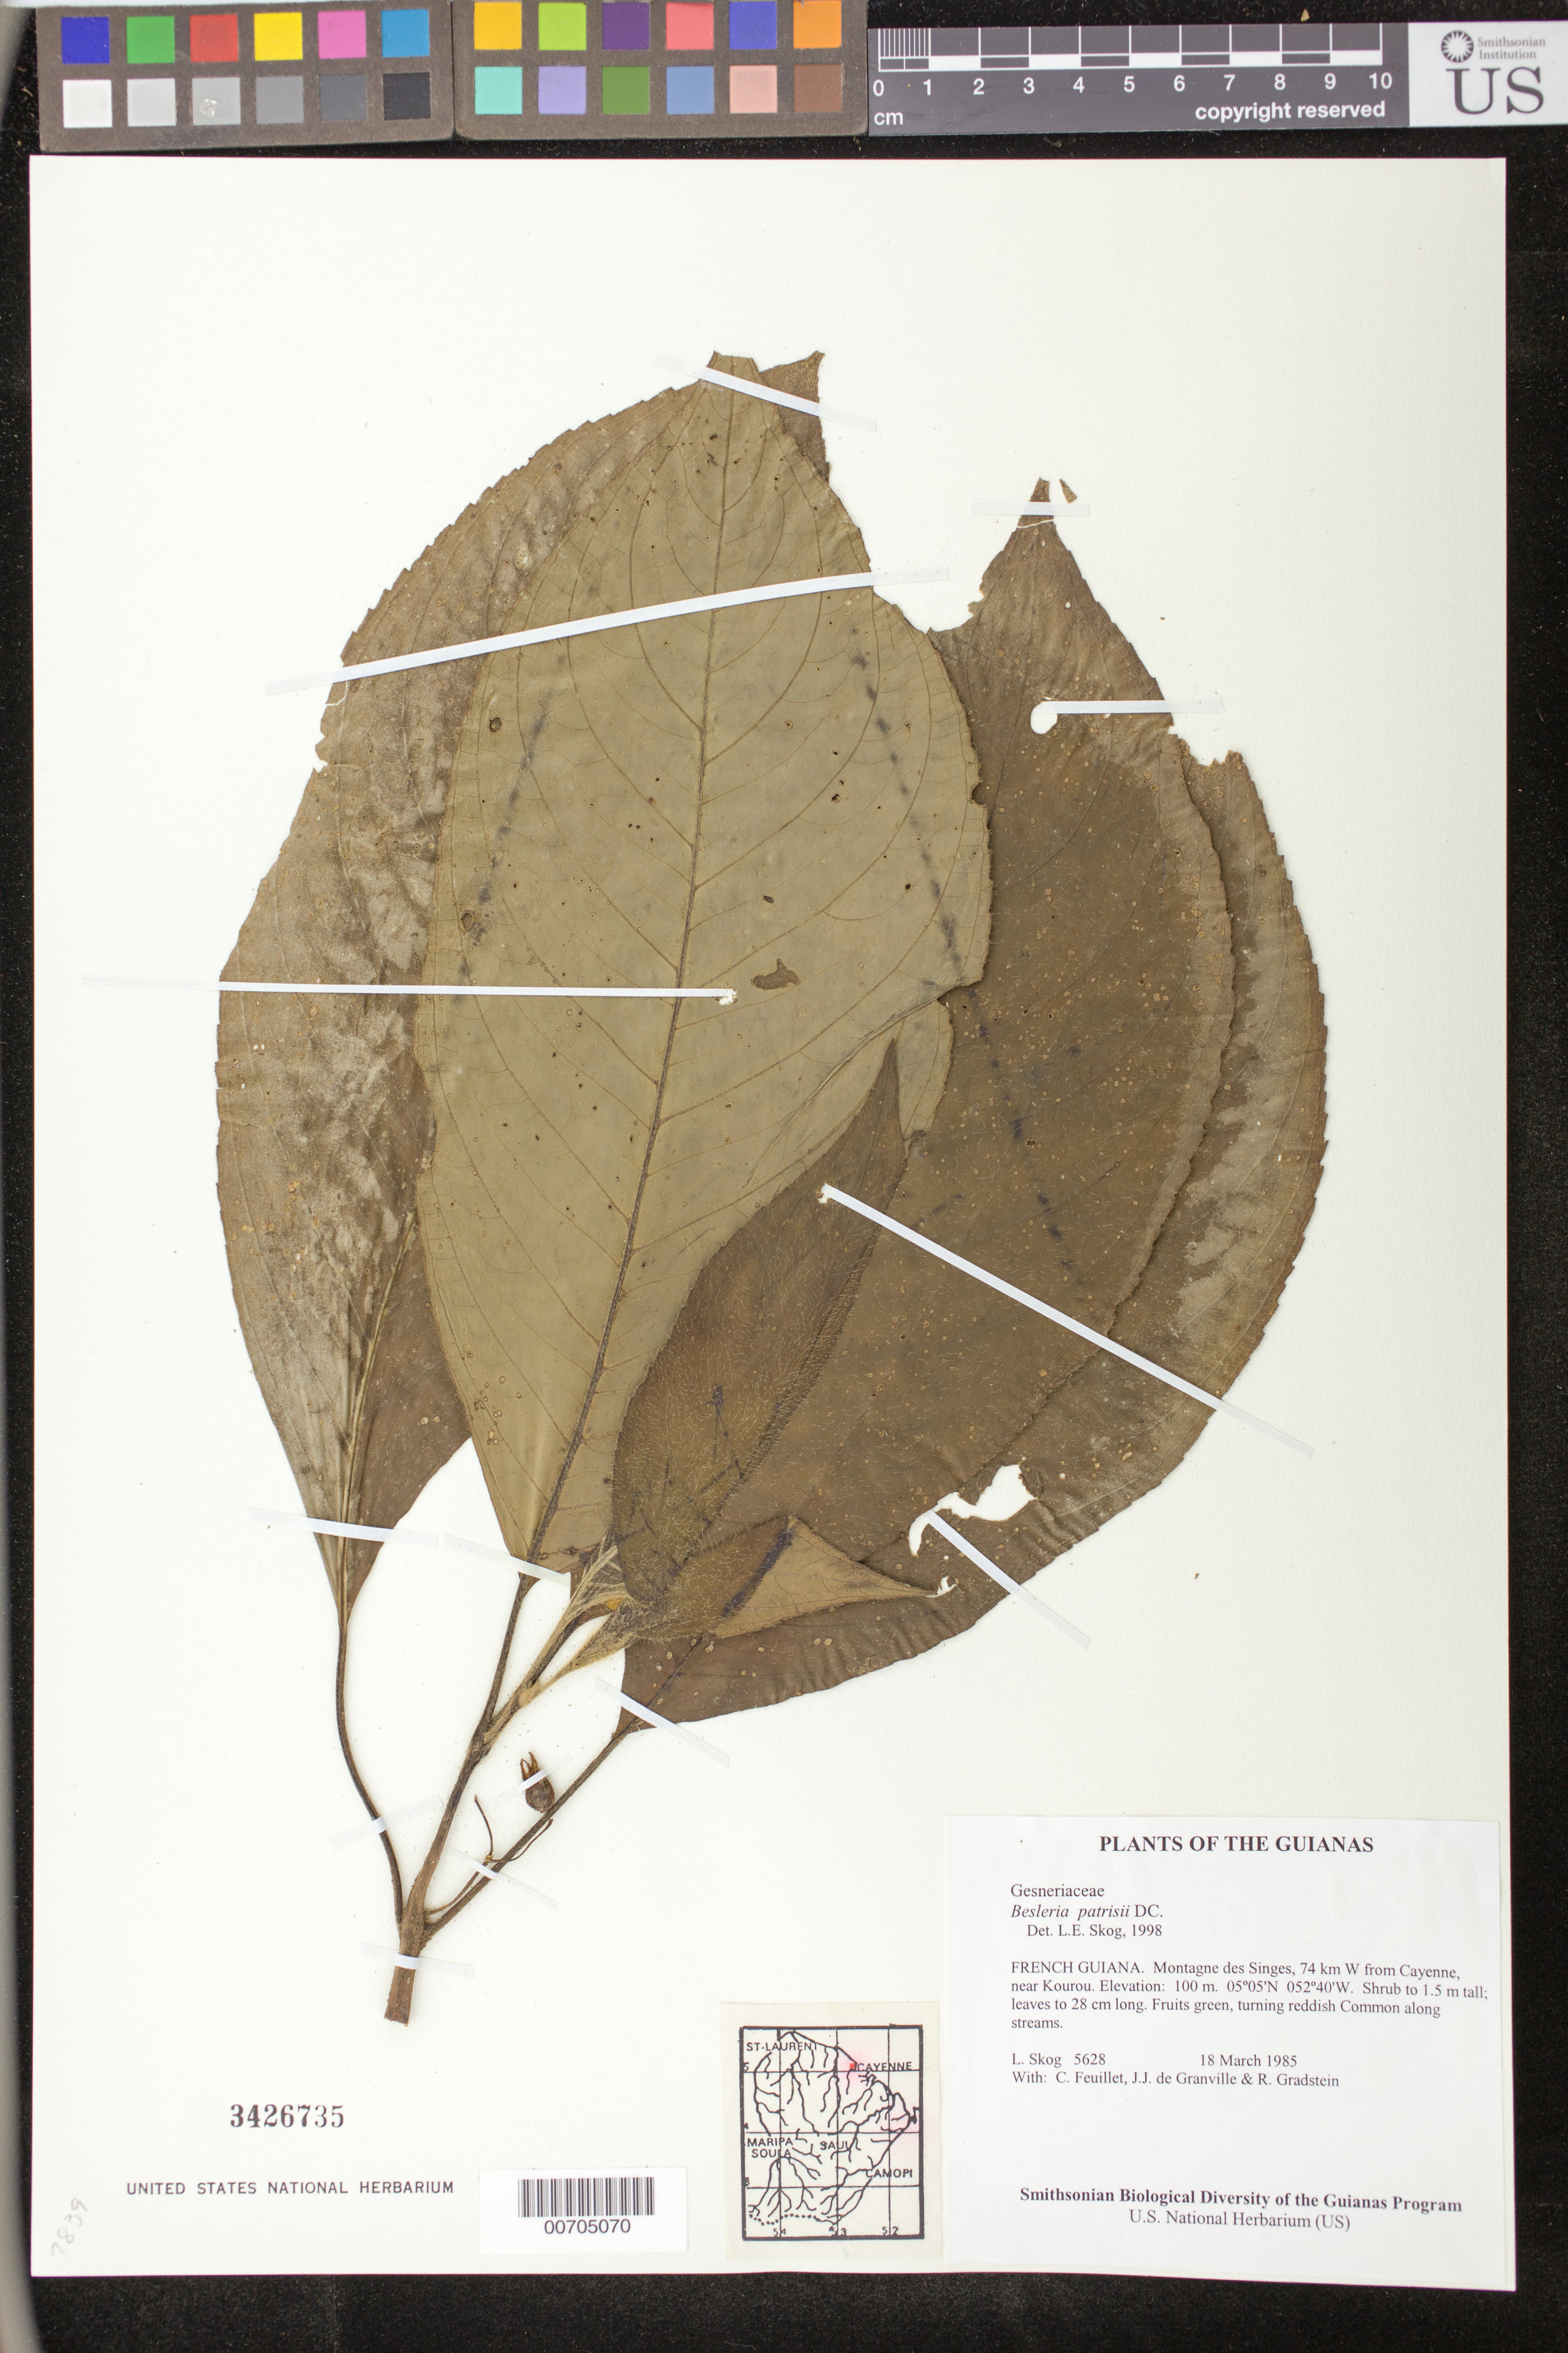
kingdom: Plantae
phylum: Tracheophyta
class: Magnoliopsida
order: Lamiales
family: Gesneriaceae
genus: Besleria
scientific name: Besleria patrisii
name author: DC.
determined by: Skog, Laurence E.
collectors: L. E. Skog, C. Feuillet, J.-J. de Granville & R. Gradstein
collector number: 5628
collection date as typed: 18 Mar 1985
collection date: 1985-03-18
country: French Guiana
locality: Montagne des Singes, 74 km from Cayenne, near Kourou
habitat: along streams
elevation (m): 100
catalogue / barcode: US 3426735